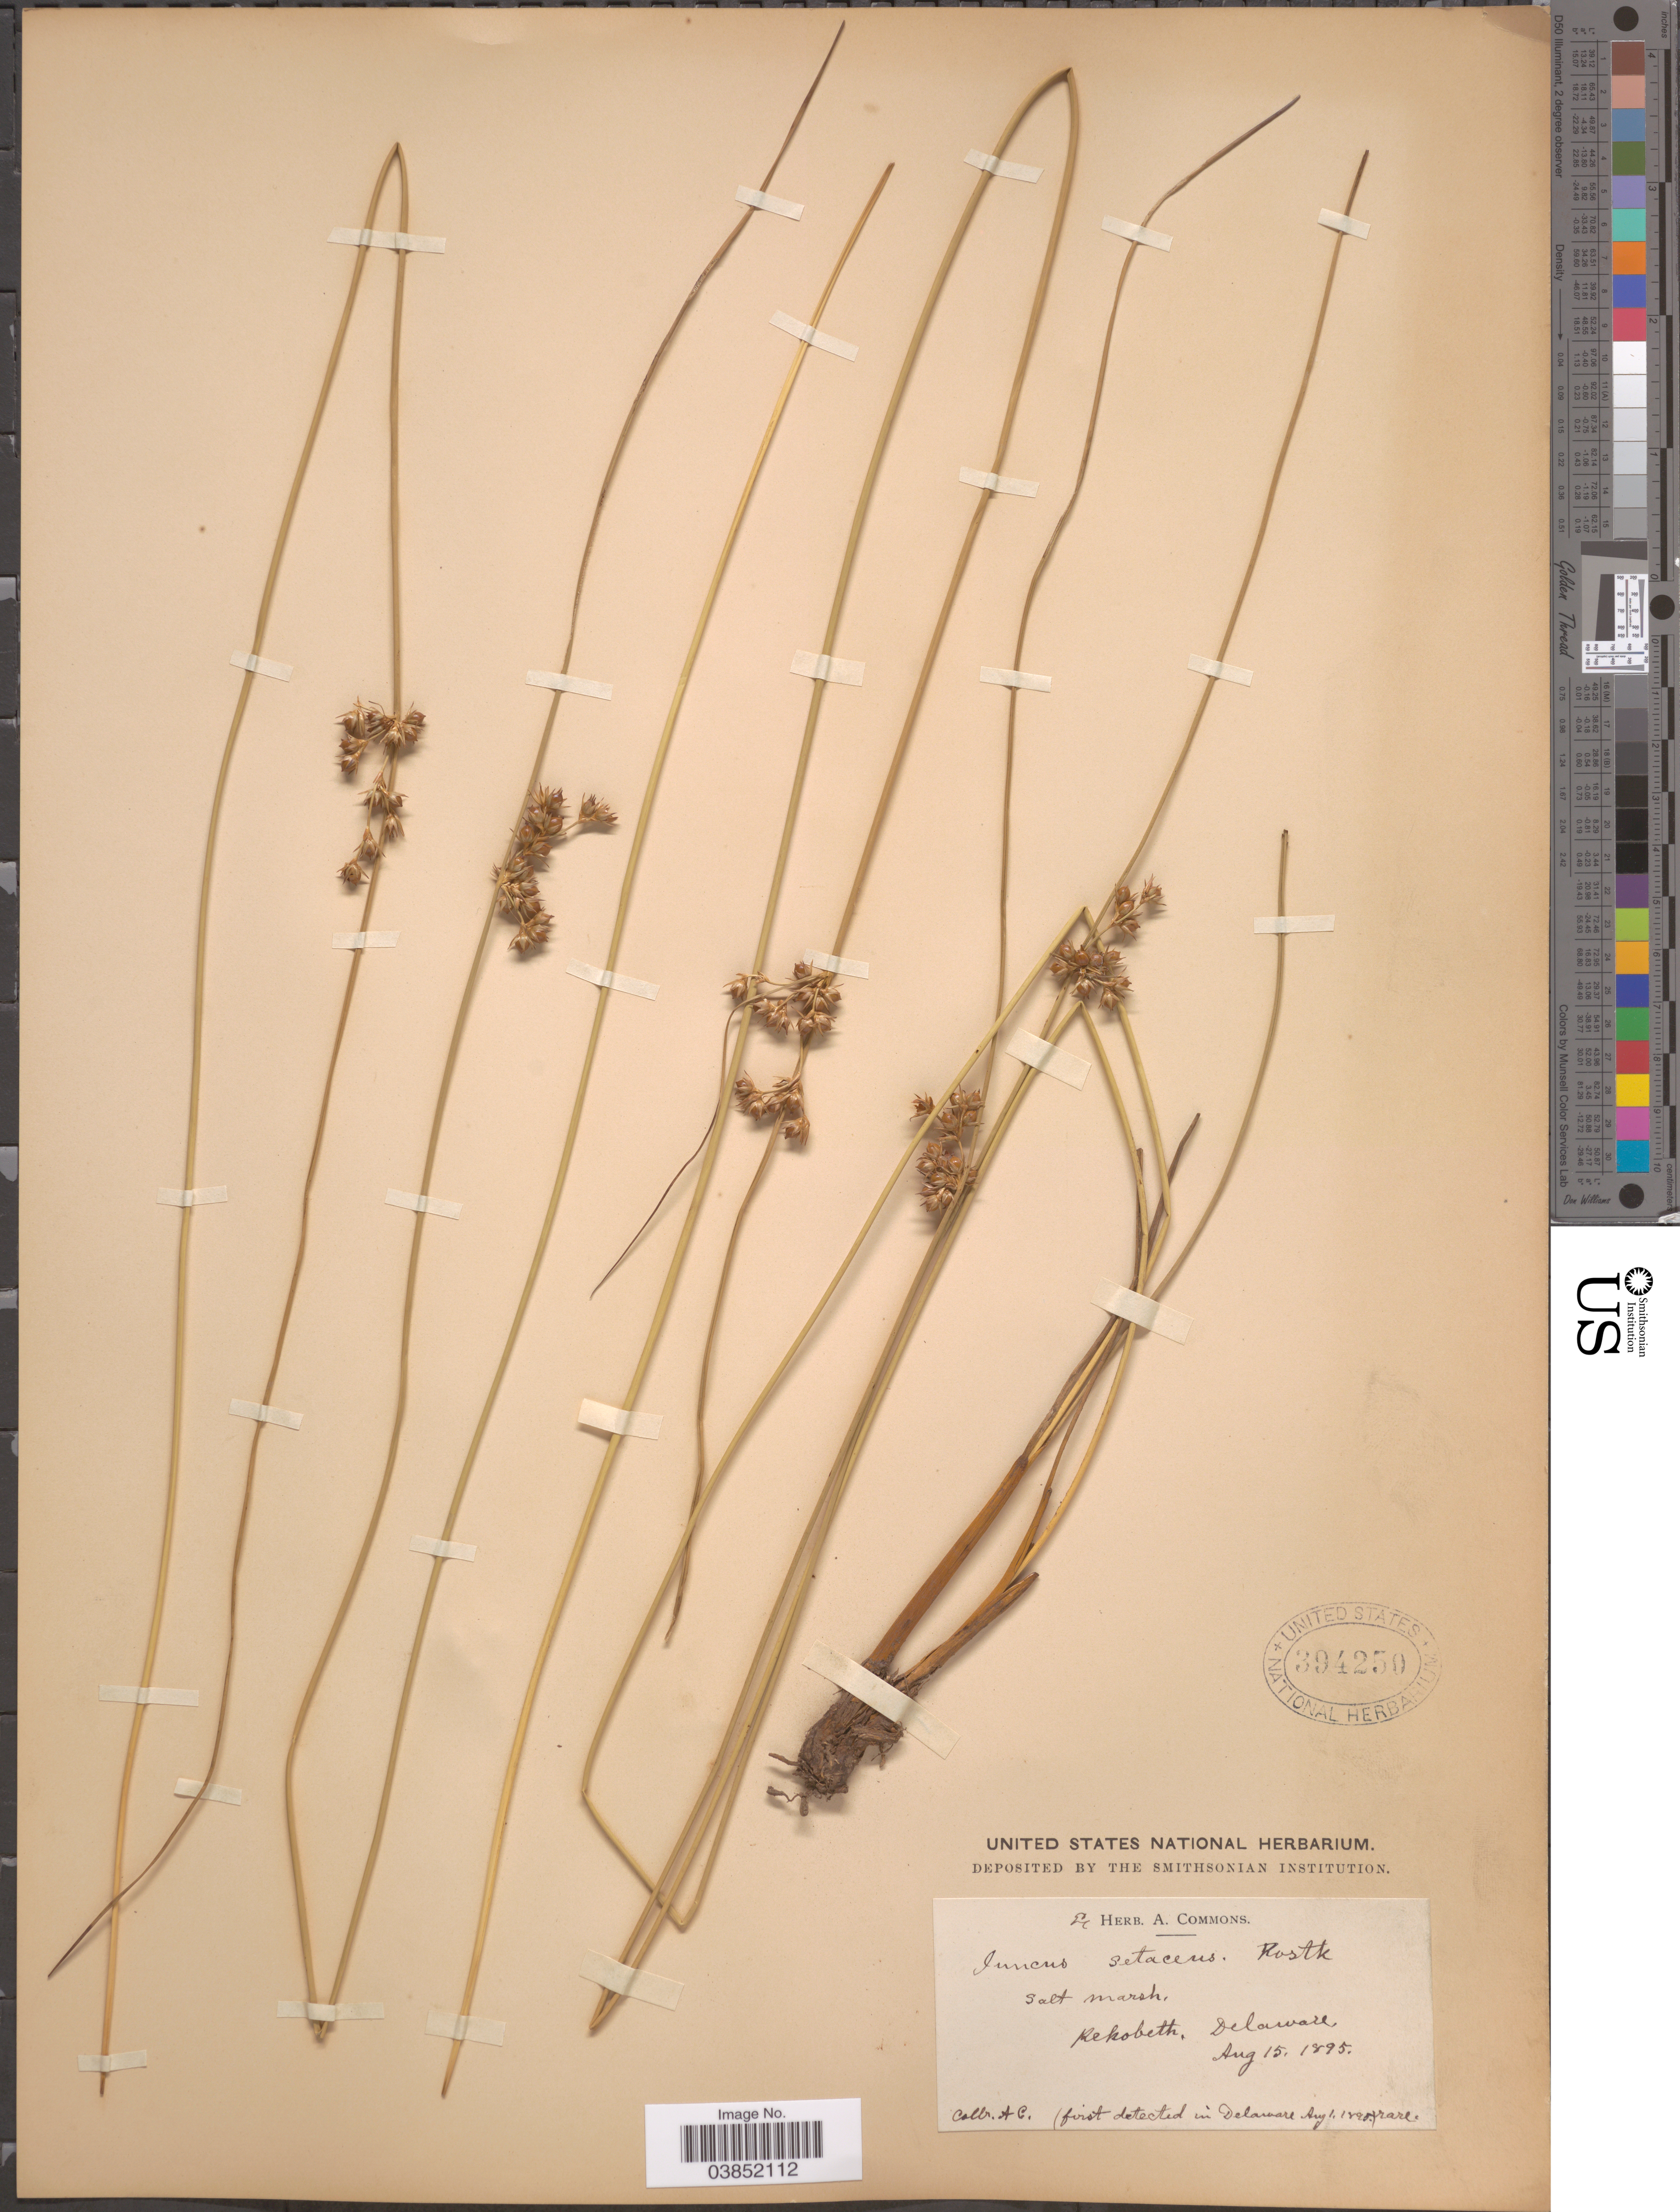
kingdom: Plantae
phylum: Tracheophyta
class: Liliopsida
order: Poales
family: Juncaceae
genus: Juncus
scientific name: Juncus coriaceus Mack.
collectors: A. Commons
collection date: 1895-08-15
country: United States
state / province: Delaware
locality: Rehobeth.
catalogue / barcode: US 394250